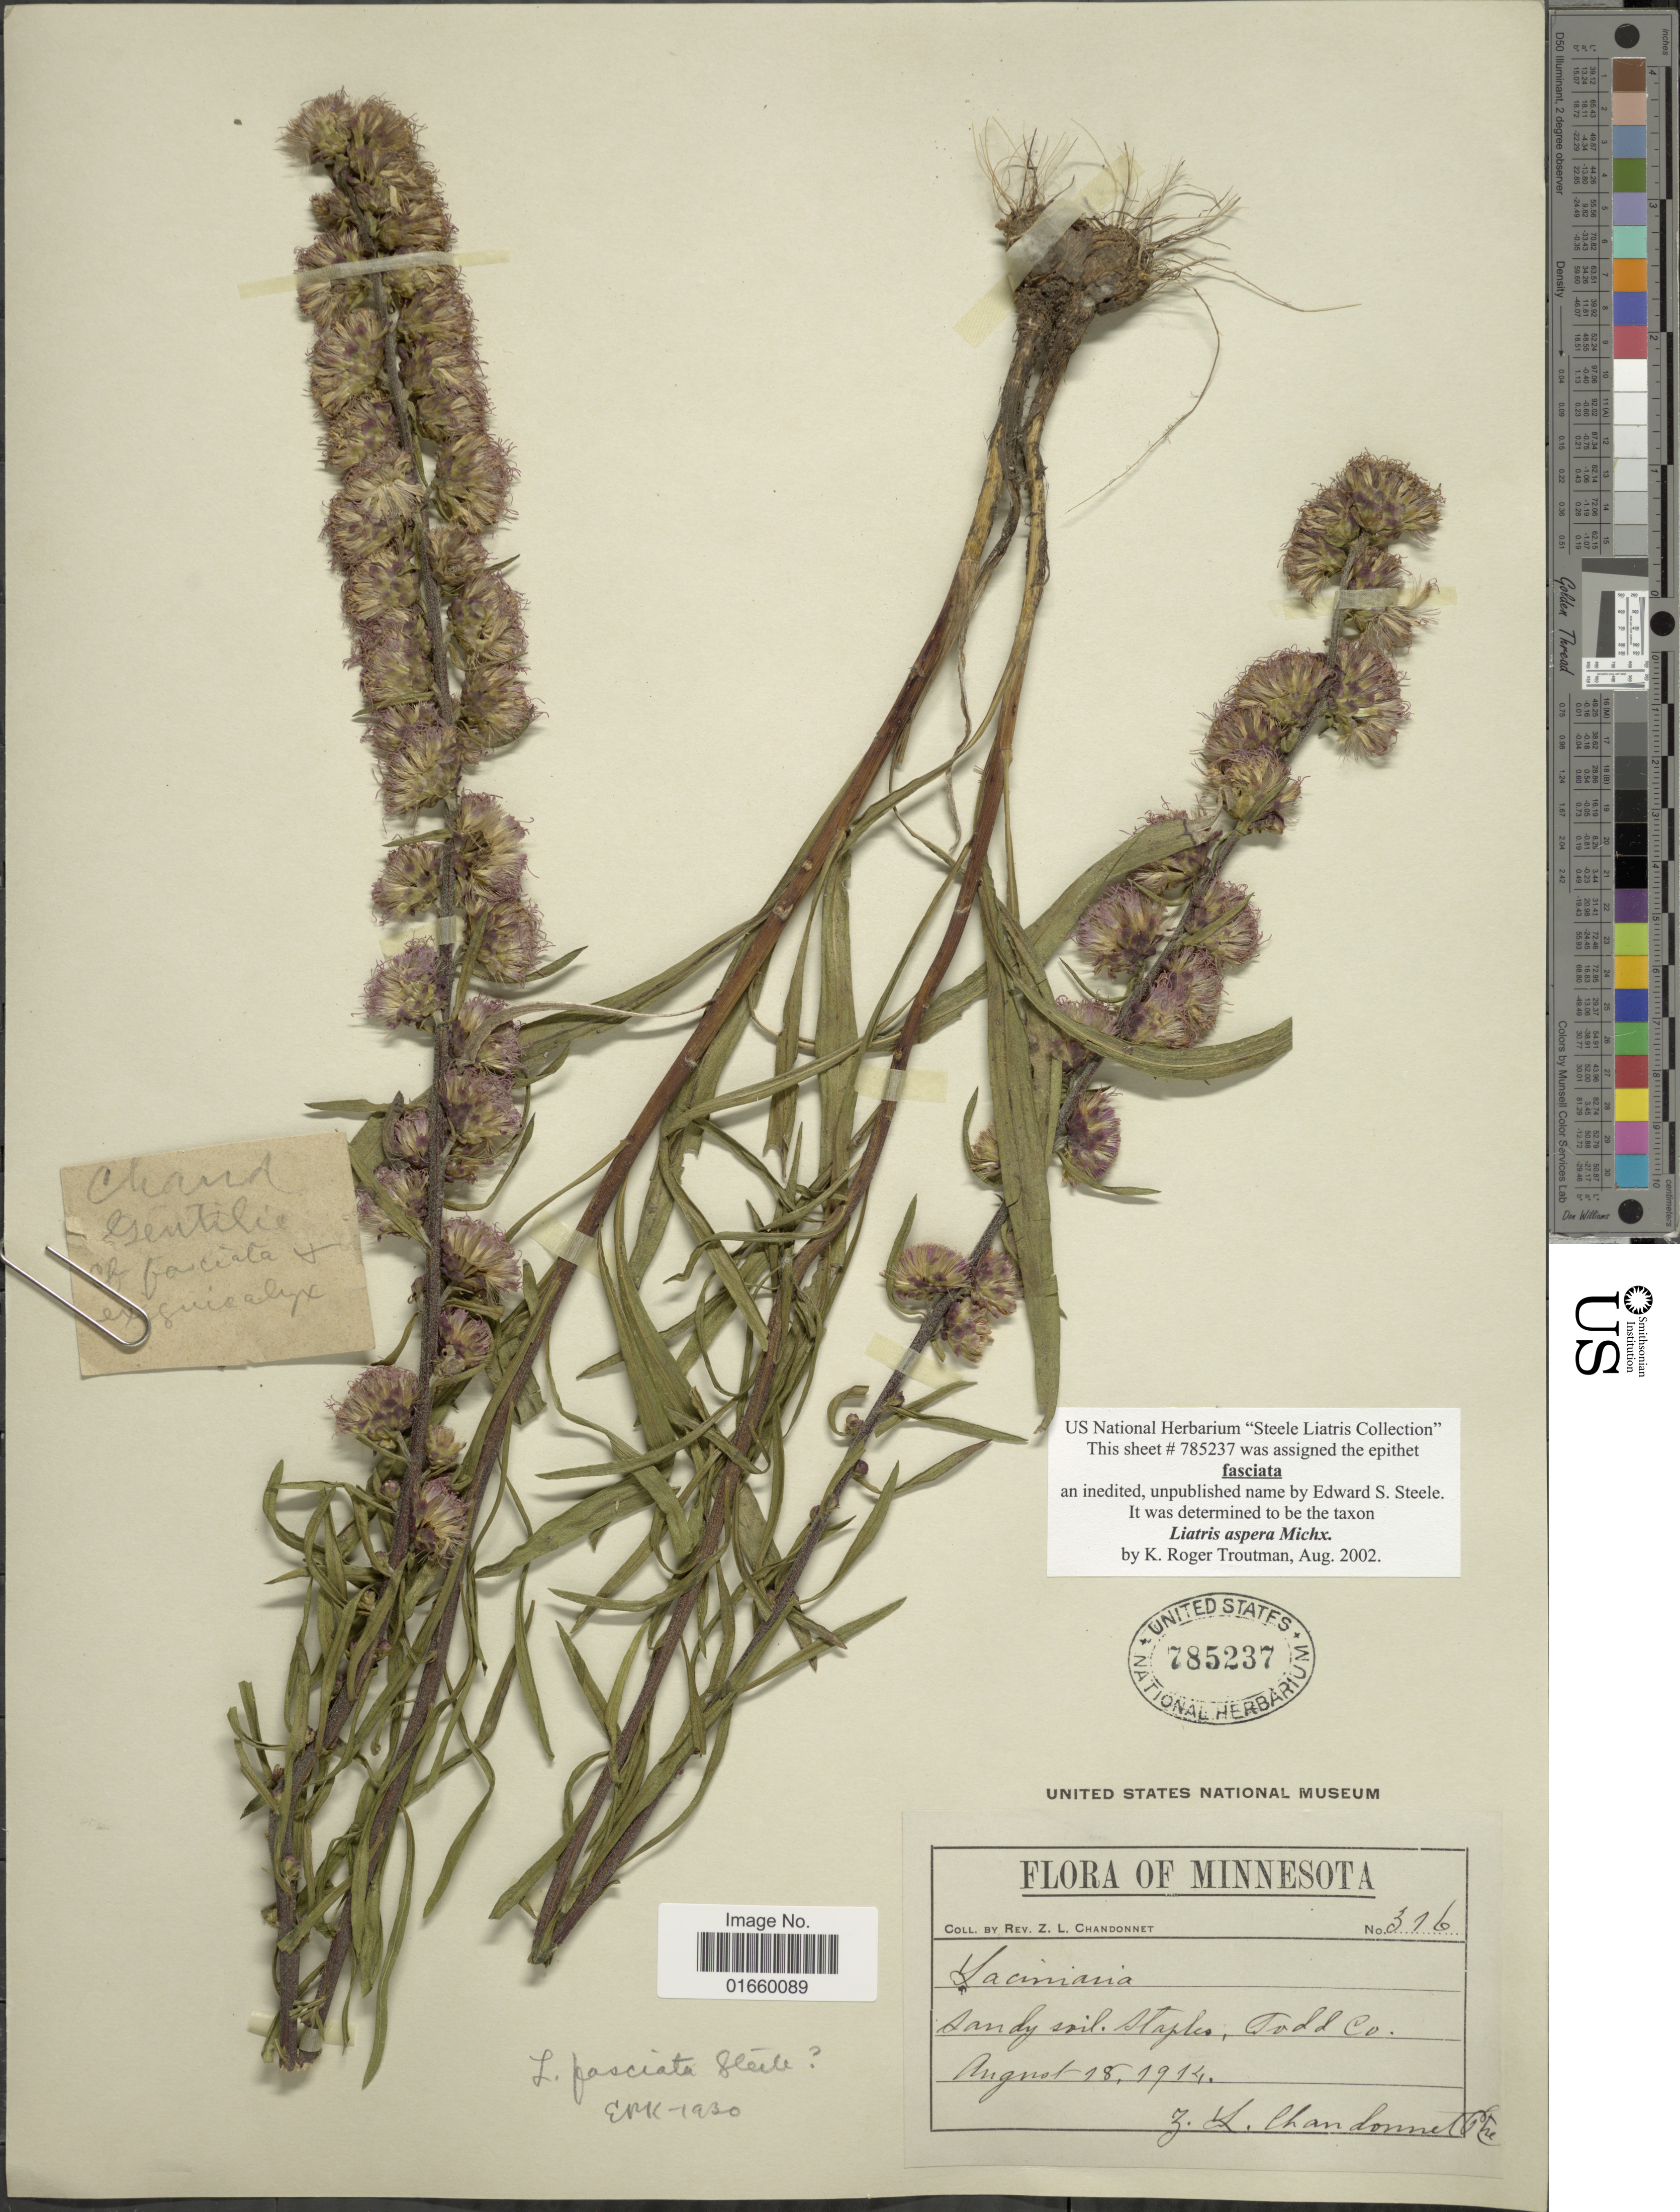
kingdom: Plantae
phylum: Tracheophyta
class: Magnoliopsida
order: Asterales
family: Asteraceae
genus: Liatris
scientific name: Liatris aspera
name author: Michx.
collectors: Z. Chandonnet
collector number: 316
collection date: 1914-08-18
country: United States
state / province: Minnesota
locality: Sandy soil, Staples, Todd Co.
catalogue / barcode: US 785237